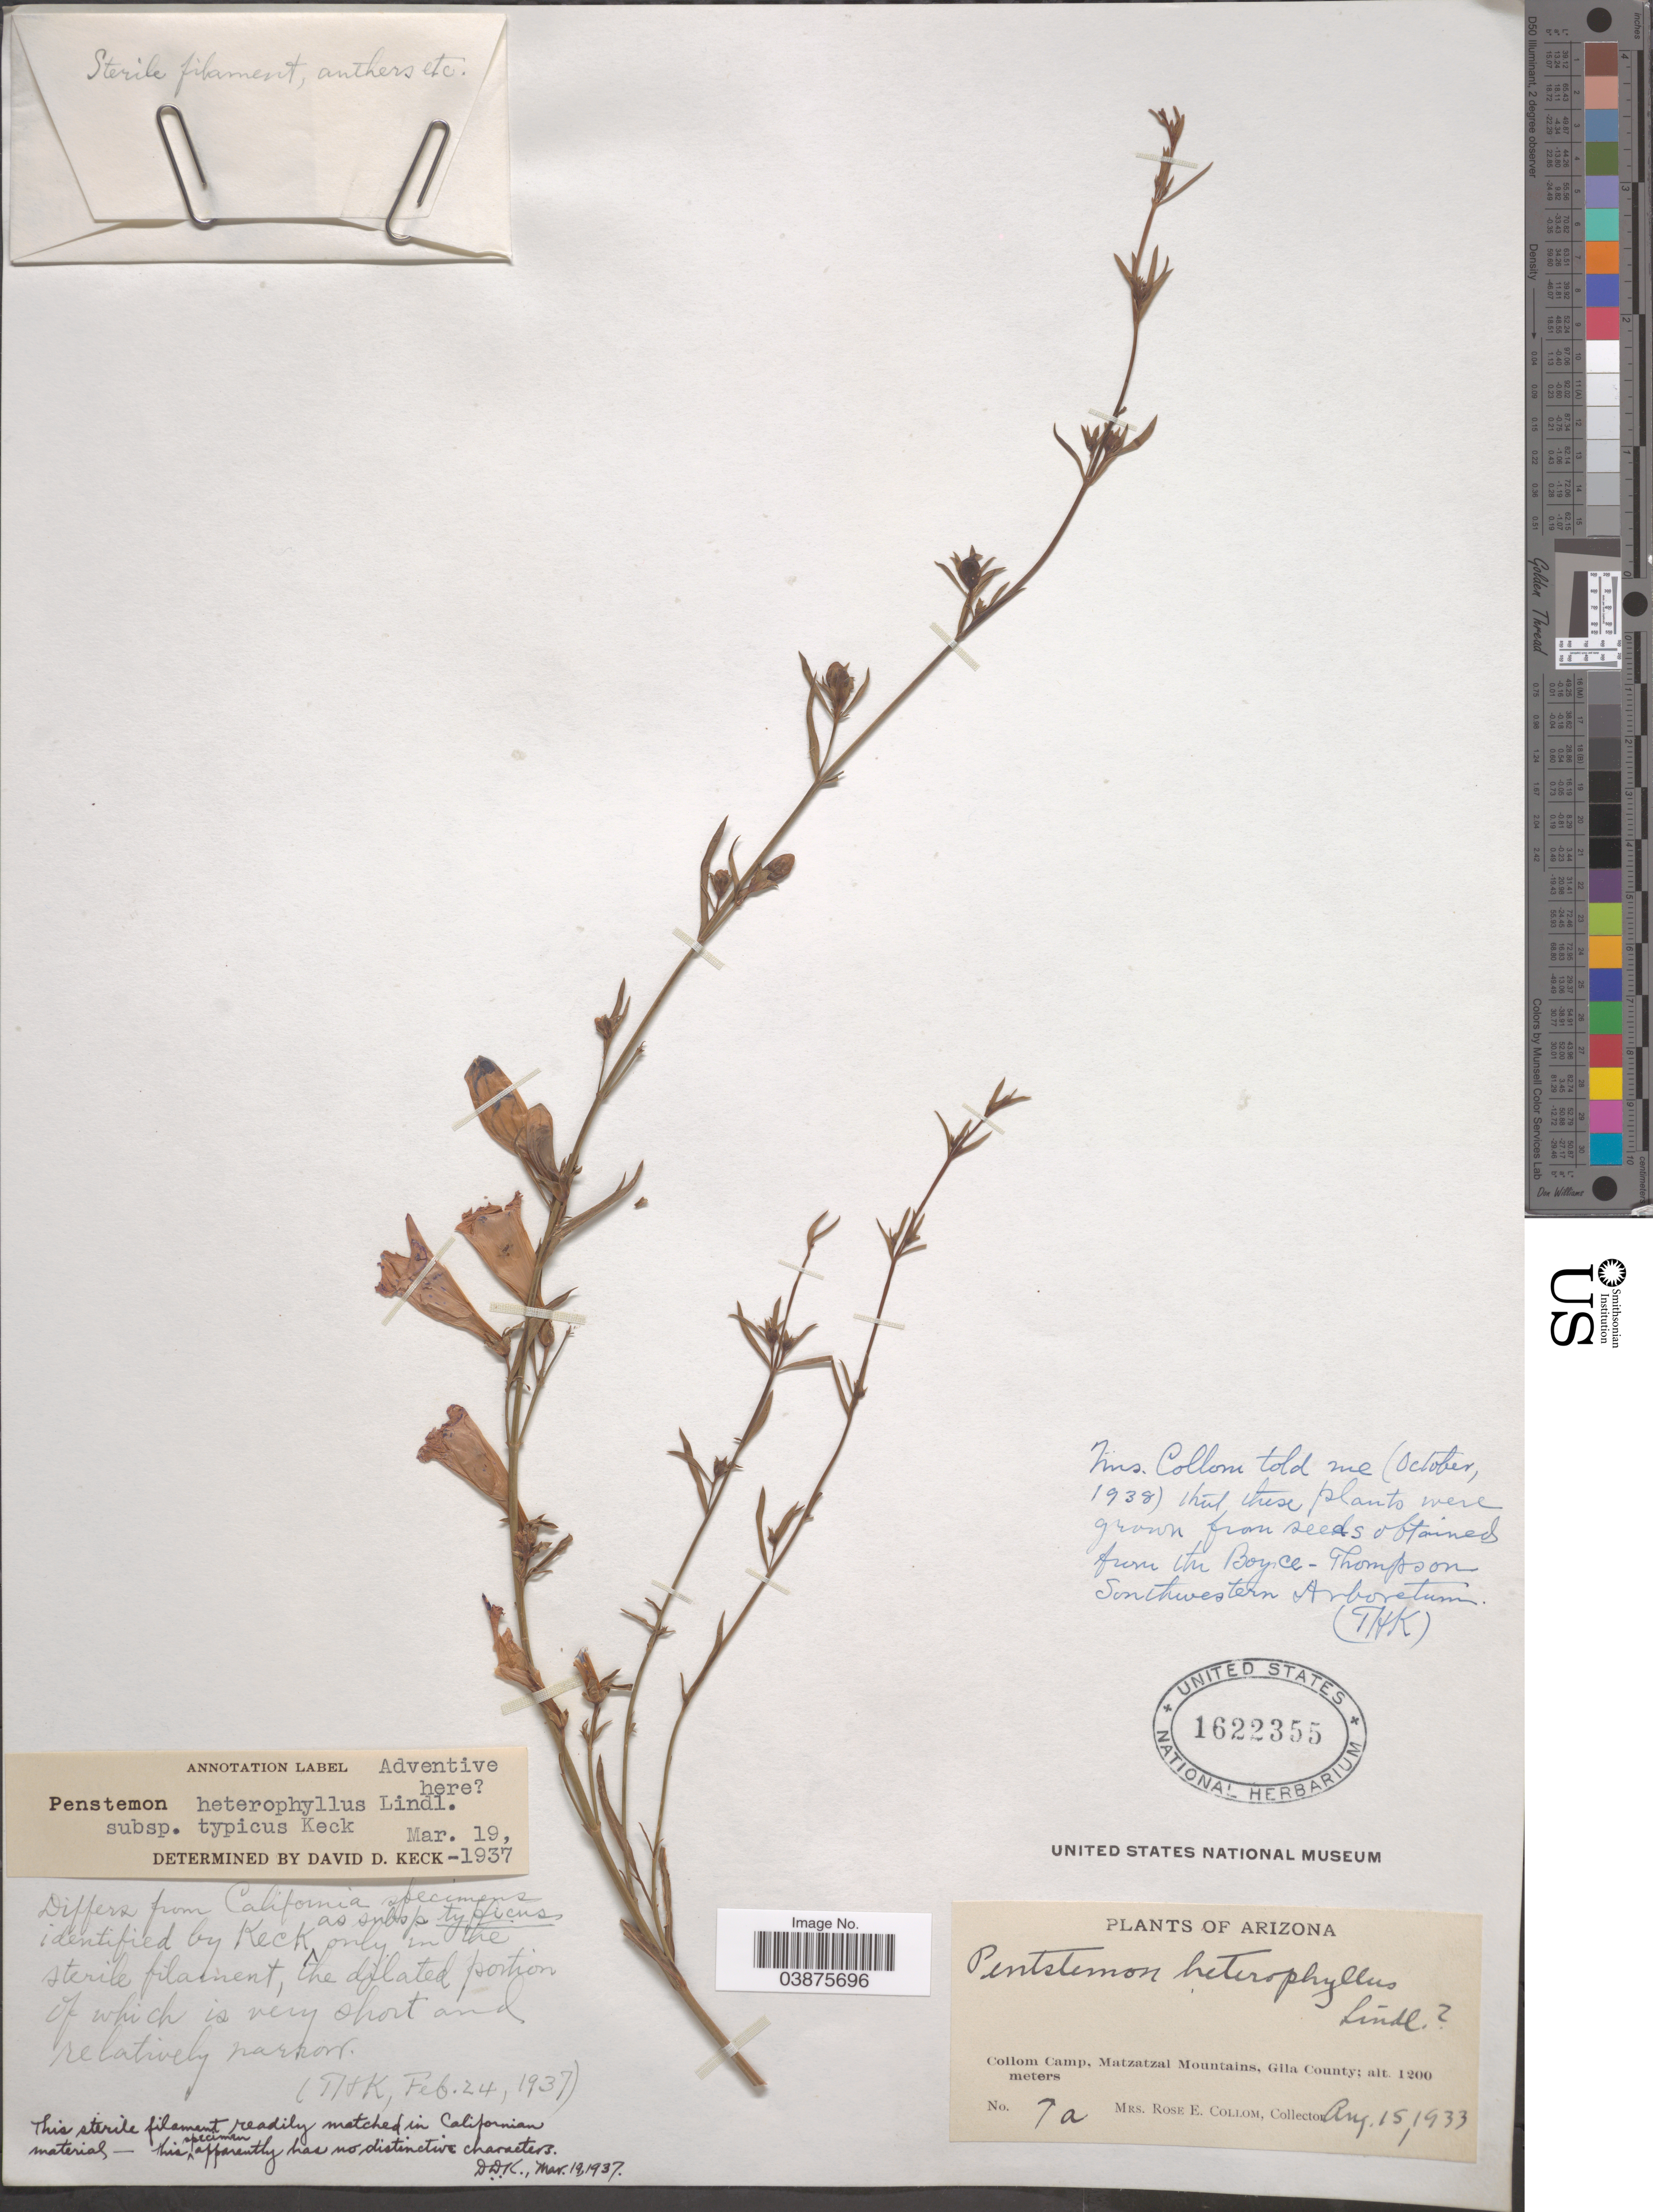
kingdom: Plantae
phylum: Tracheophyta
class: Magnoliopsida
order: Lamiales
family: Plantaginaceae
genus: Penstemon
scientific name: Penstemon heterophyllus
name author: Lindl.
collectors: R. E. Collom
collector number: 7a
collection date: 1933-08-15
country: United States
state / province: Arizona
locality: Collom Camp, Matzatzal Mountains, Gila County.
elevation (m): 1200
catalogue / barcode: US 1622355